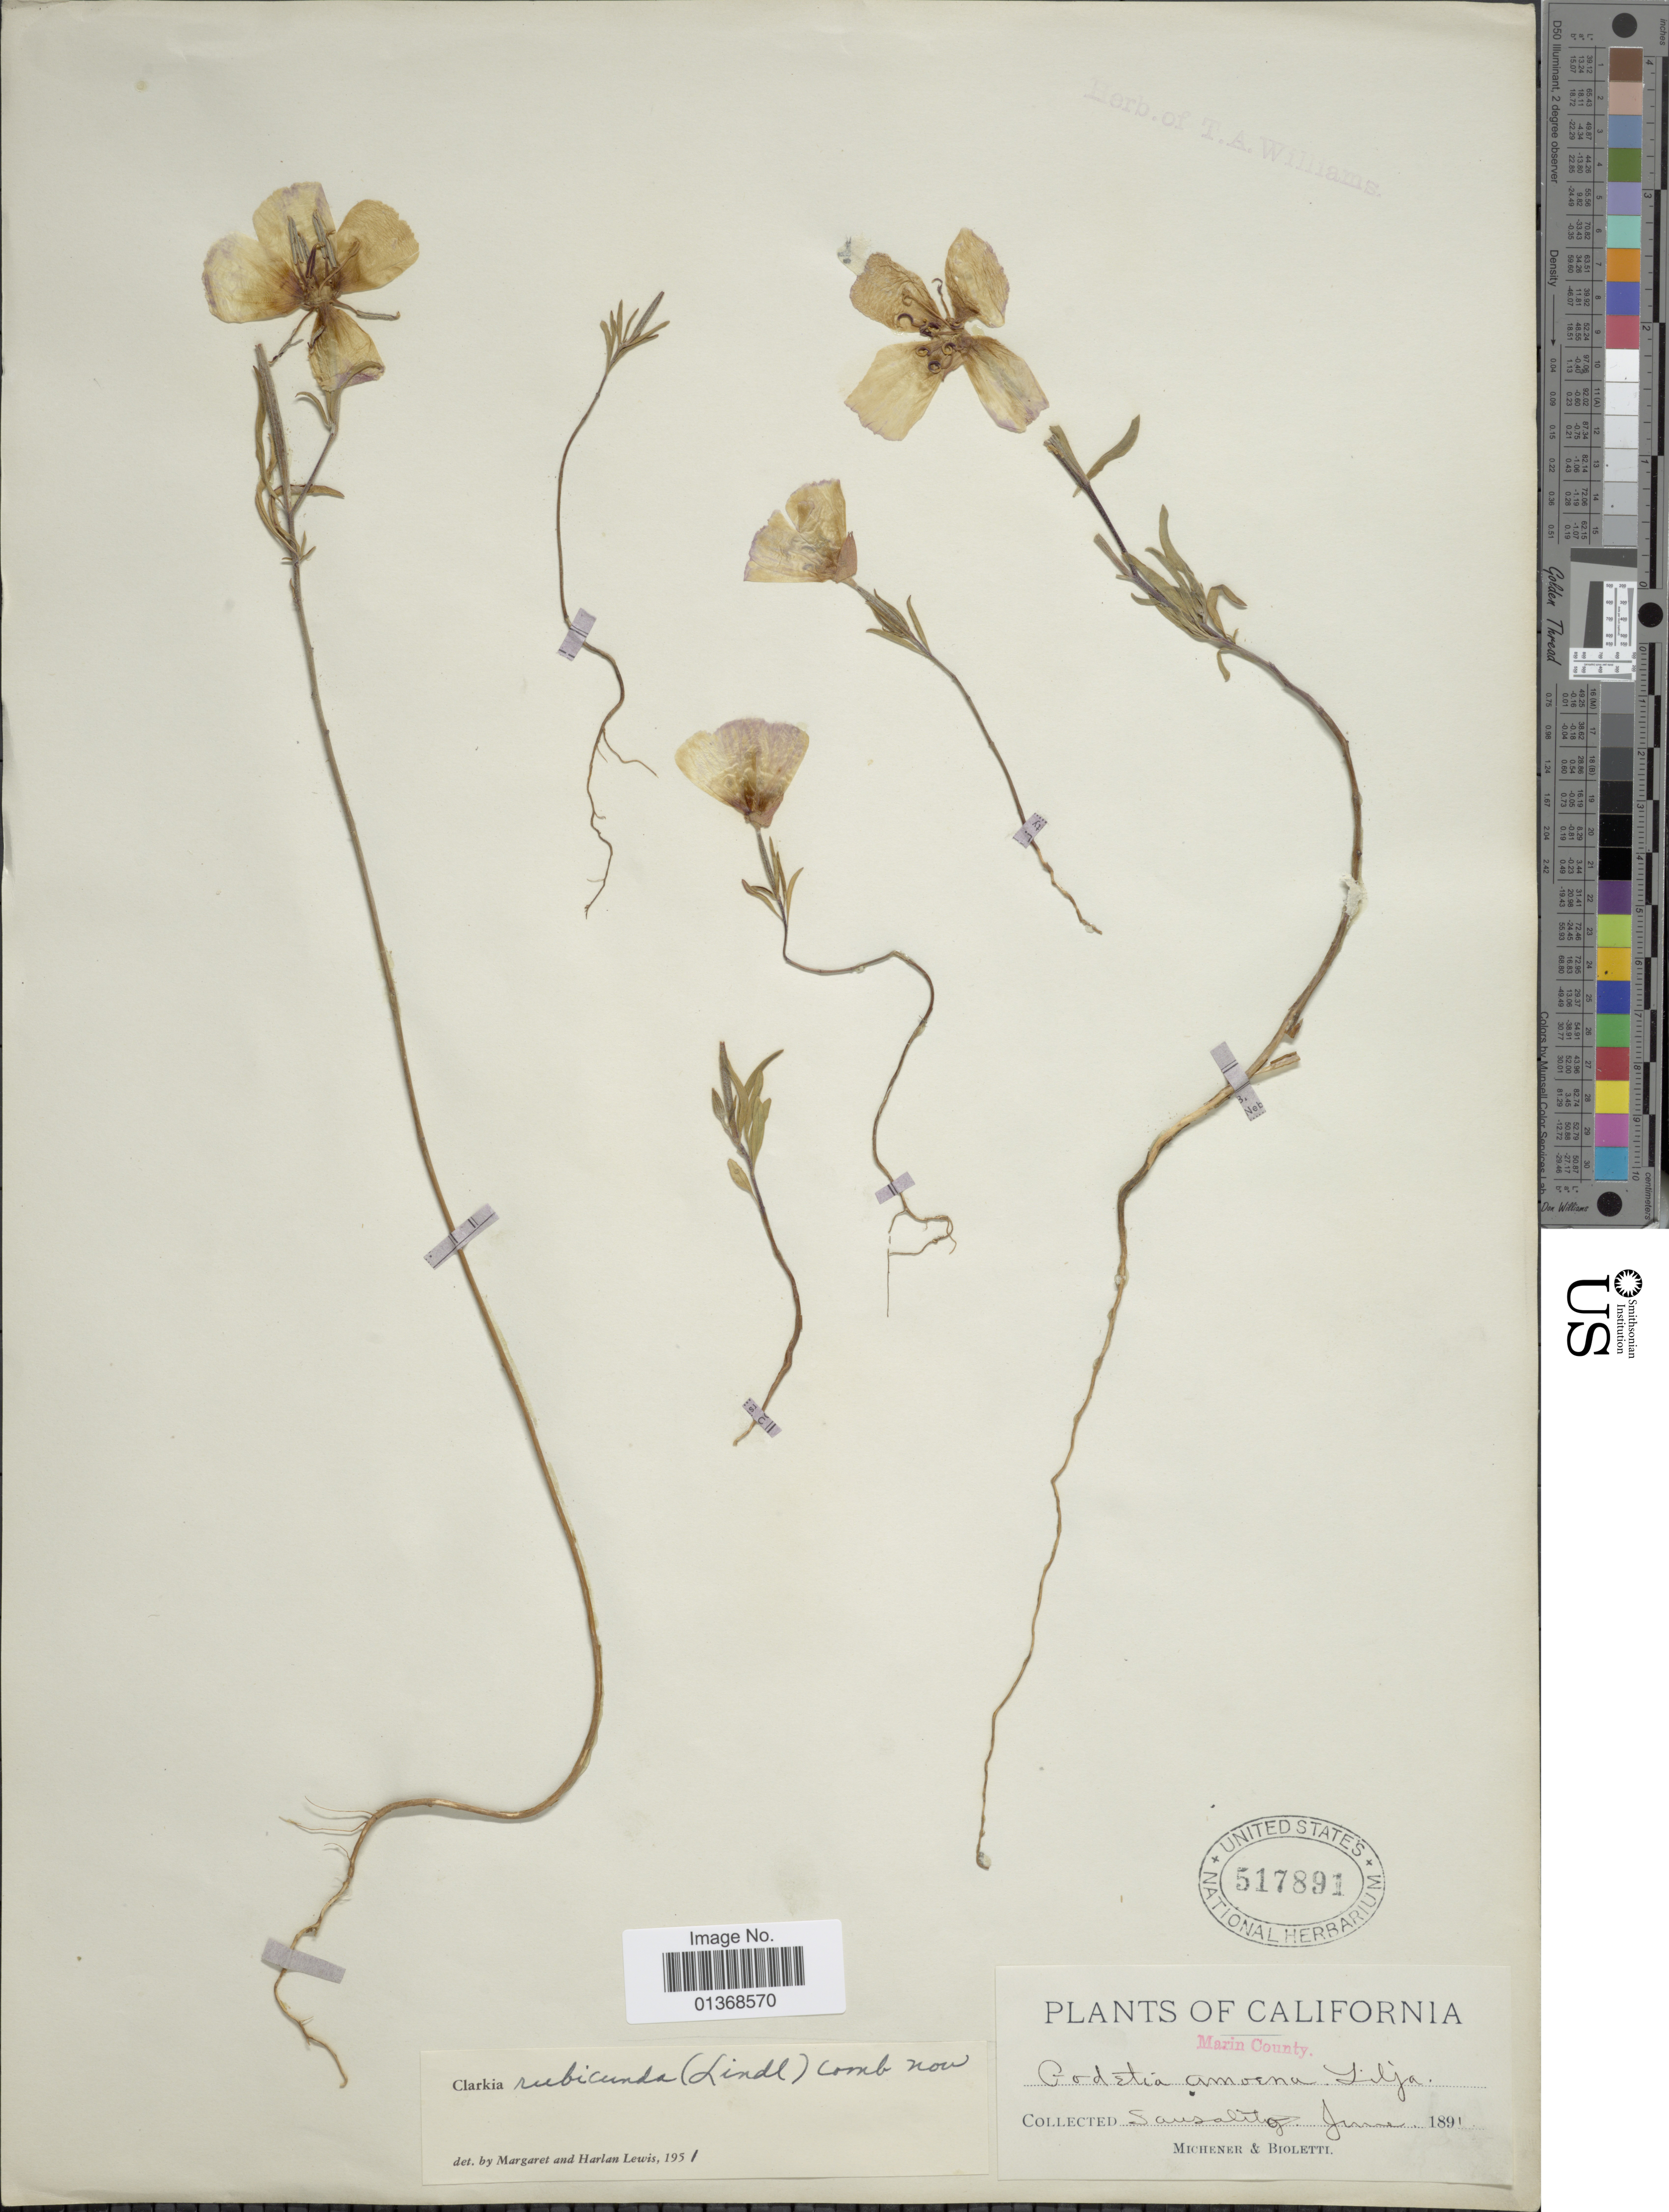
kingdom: Plantae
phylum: Tracheophyta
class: Magnoliopsida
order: Myrtales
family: Onagraceae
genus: Clarkia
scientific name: Clarkia rubicunda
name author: (Lindl.) F. H. Lewis & M.R. Lewis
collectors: -. Michener & -- Bioletti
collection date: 1891-06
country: United States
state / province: California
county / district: Marin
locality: Sausalito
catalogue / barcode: US 517891